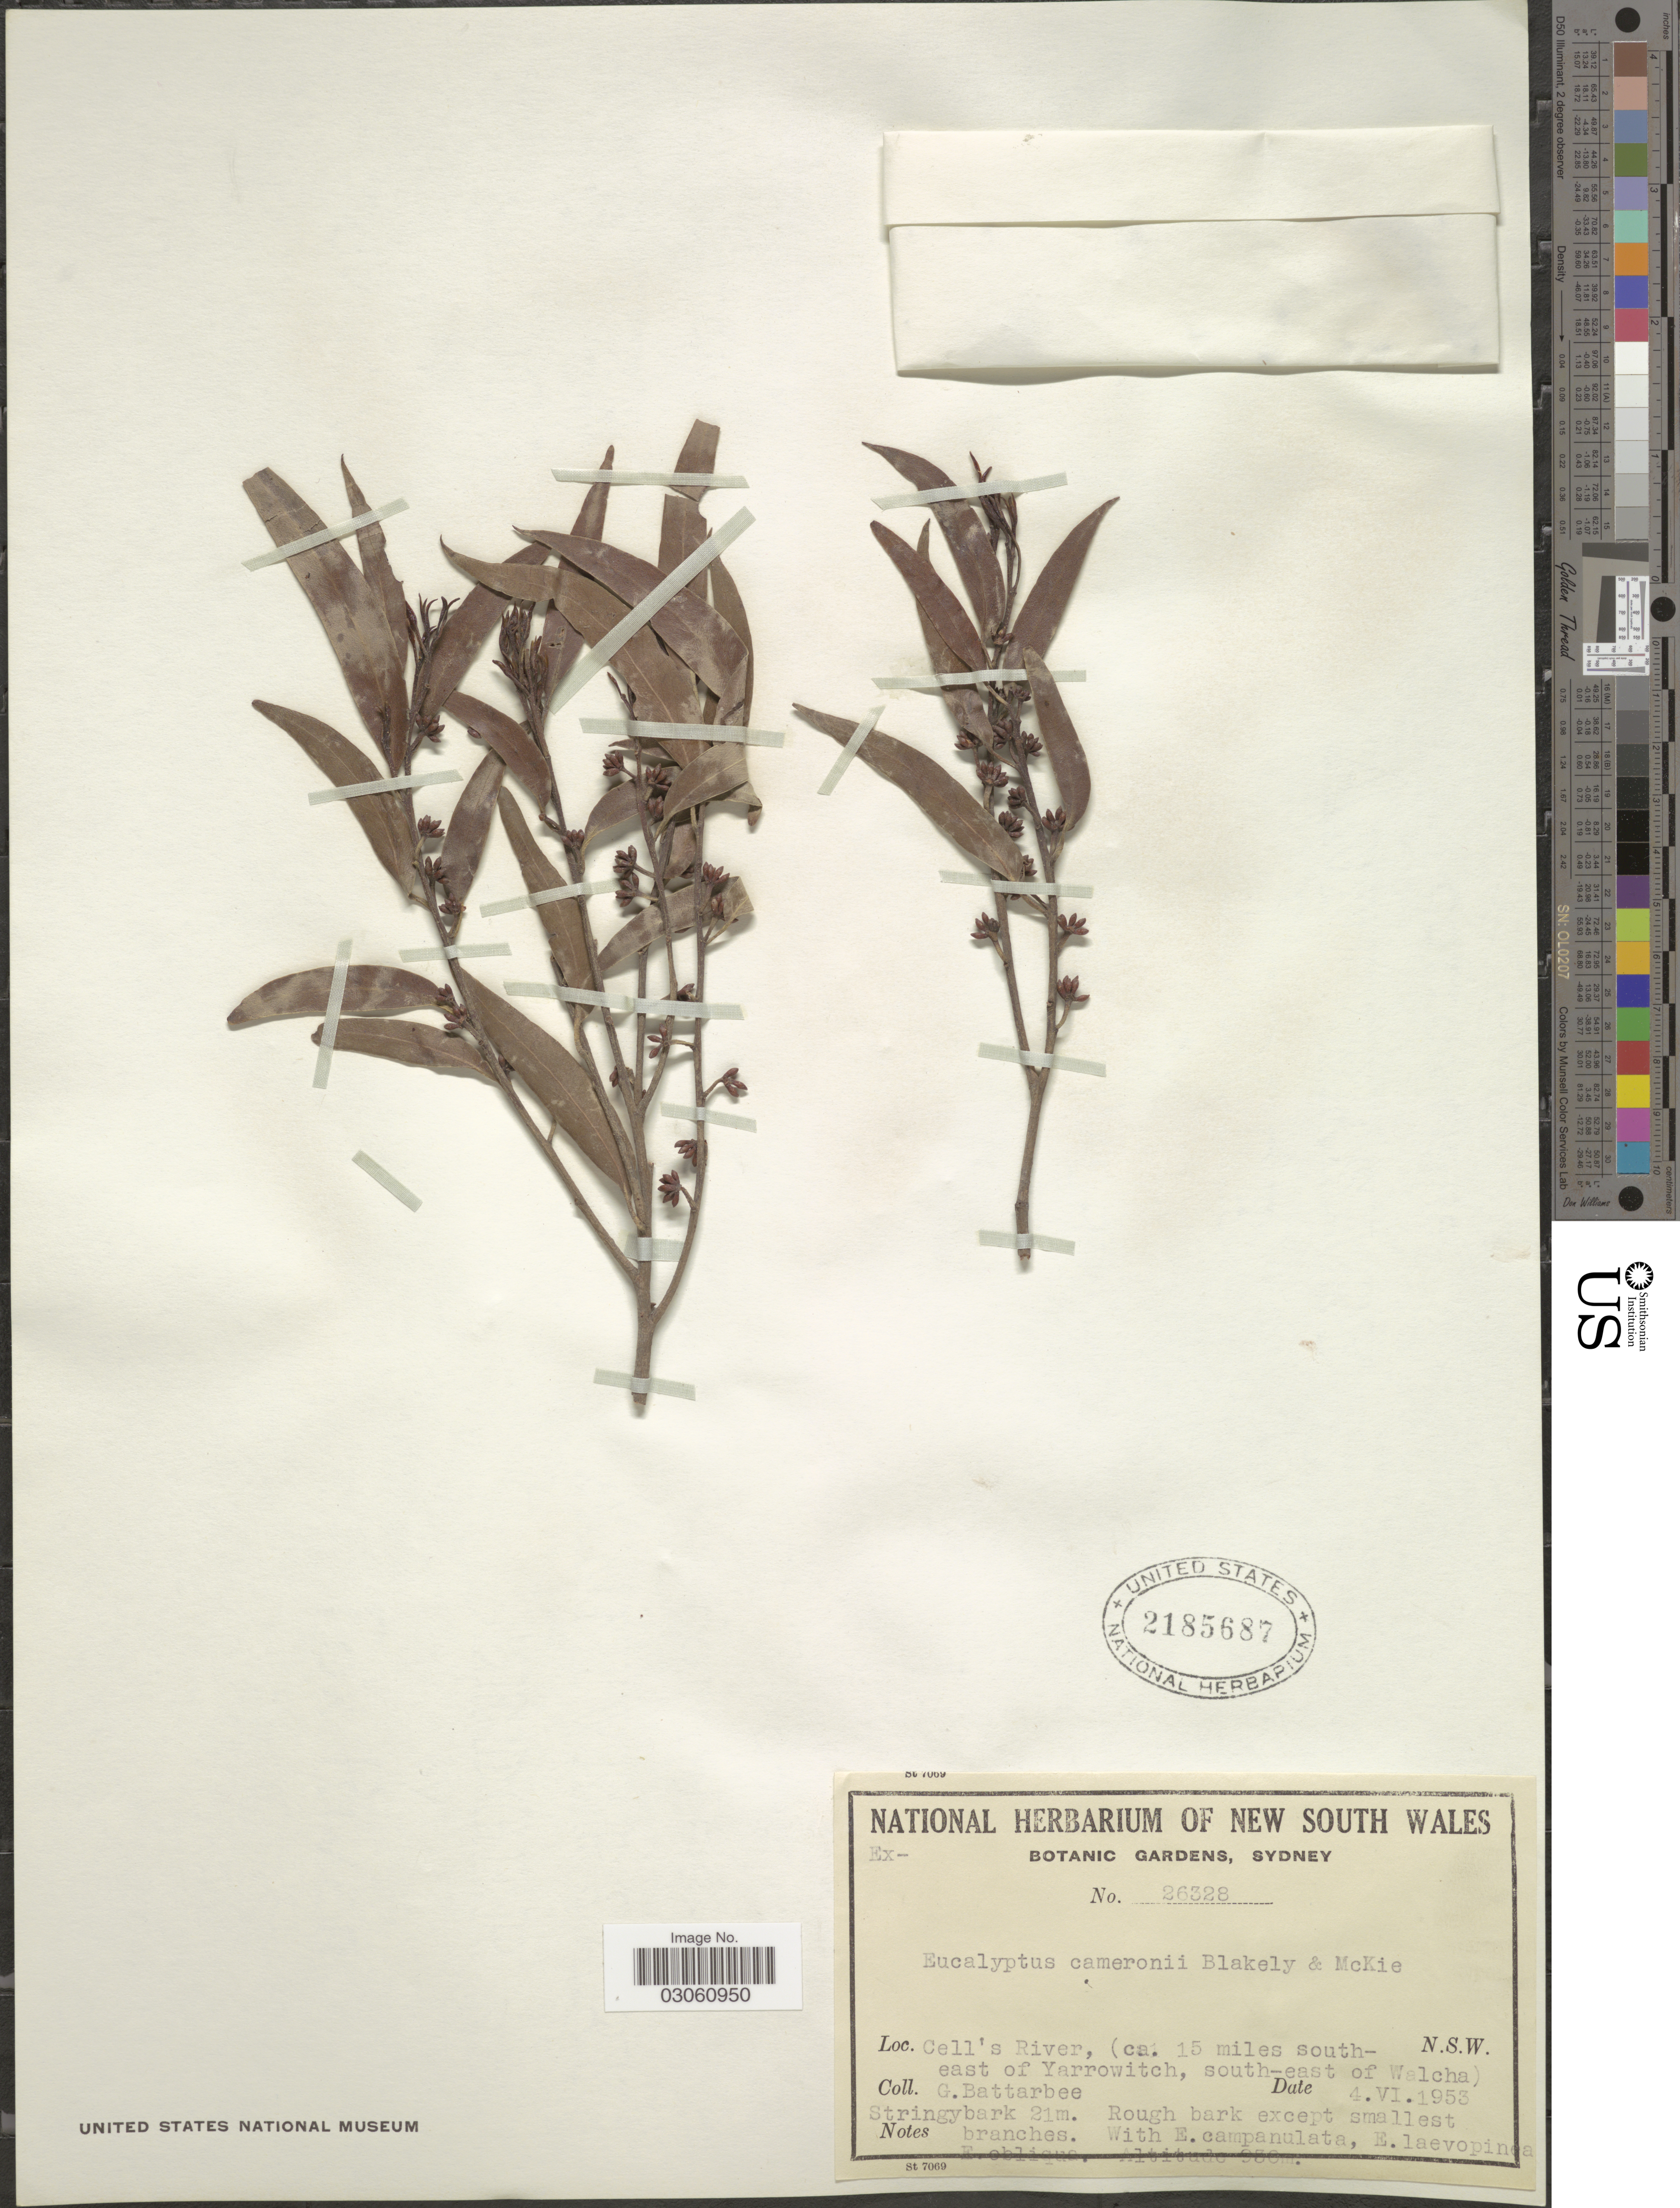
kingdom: Plantae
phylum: Tracheophyta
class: Magnoliopsida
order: Myrtales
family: Myrtaceae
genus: Eucalyptus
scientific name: Eucalyptus cameronii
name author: Blakely & McKie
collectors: G. Battarbee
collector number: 26328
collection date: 1953-06-04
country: Australia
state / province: New South Wales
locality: Cell's River, (ca. 15 miles southeast of Yarrowitch, south-east of Walcha).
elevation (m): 936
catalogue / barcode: US 2185687